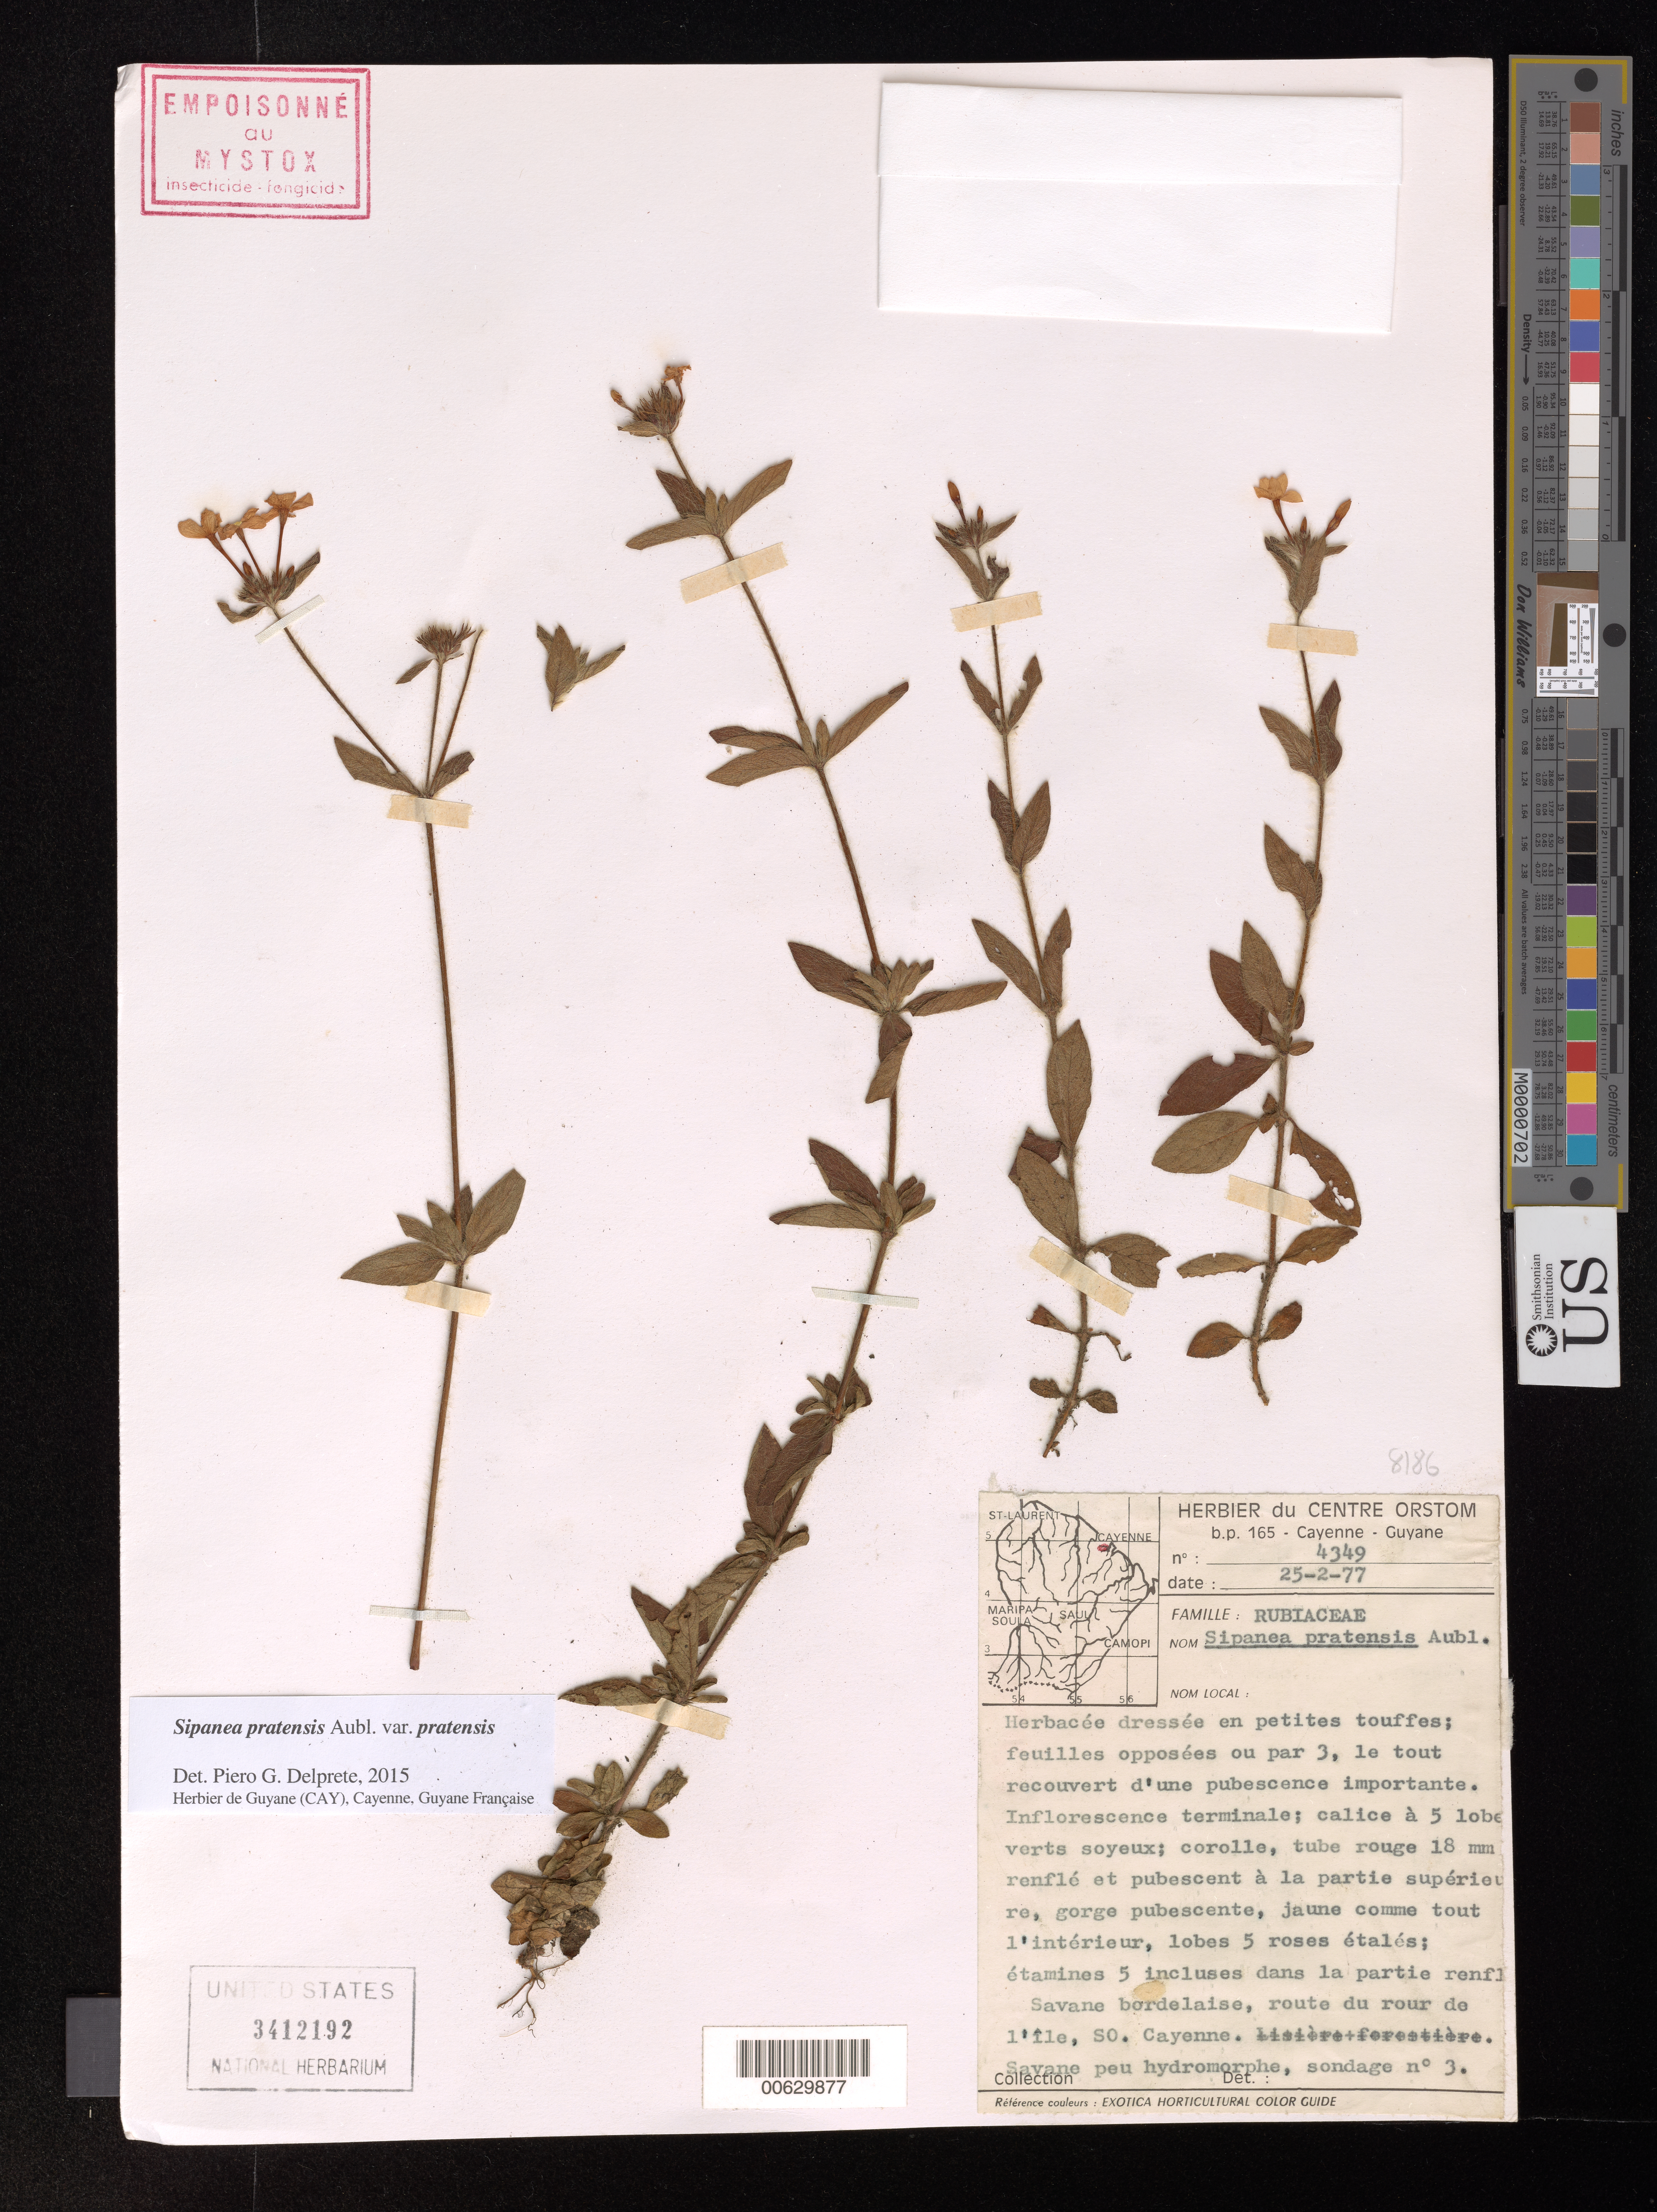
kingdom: Plantae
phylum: Tracheophyta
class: Magnoliopsida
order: Gentianales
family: Rubiaceae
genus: Sipanea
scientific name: Sipanea pratensis var. pratensis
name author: Aubl.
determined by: Delprete, P. G., Herb. de Guyane Cay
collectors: G. Cremers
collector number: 4349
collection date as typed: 25-Feb-97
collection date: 1997-02-25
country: French Guiana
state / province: Cayenne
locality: Cayenne, route du tour de l'Ile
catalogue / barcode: US 3412192